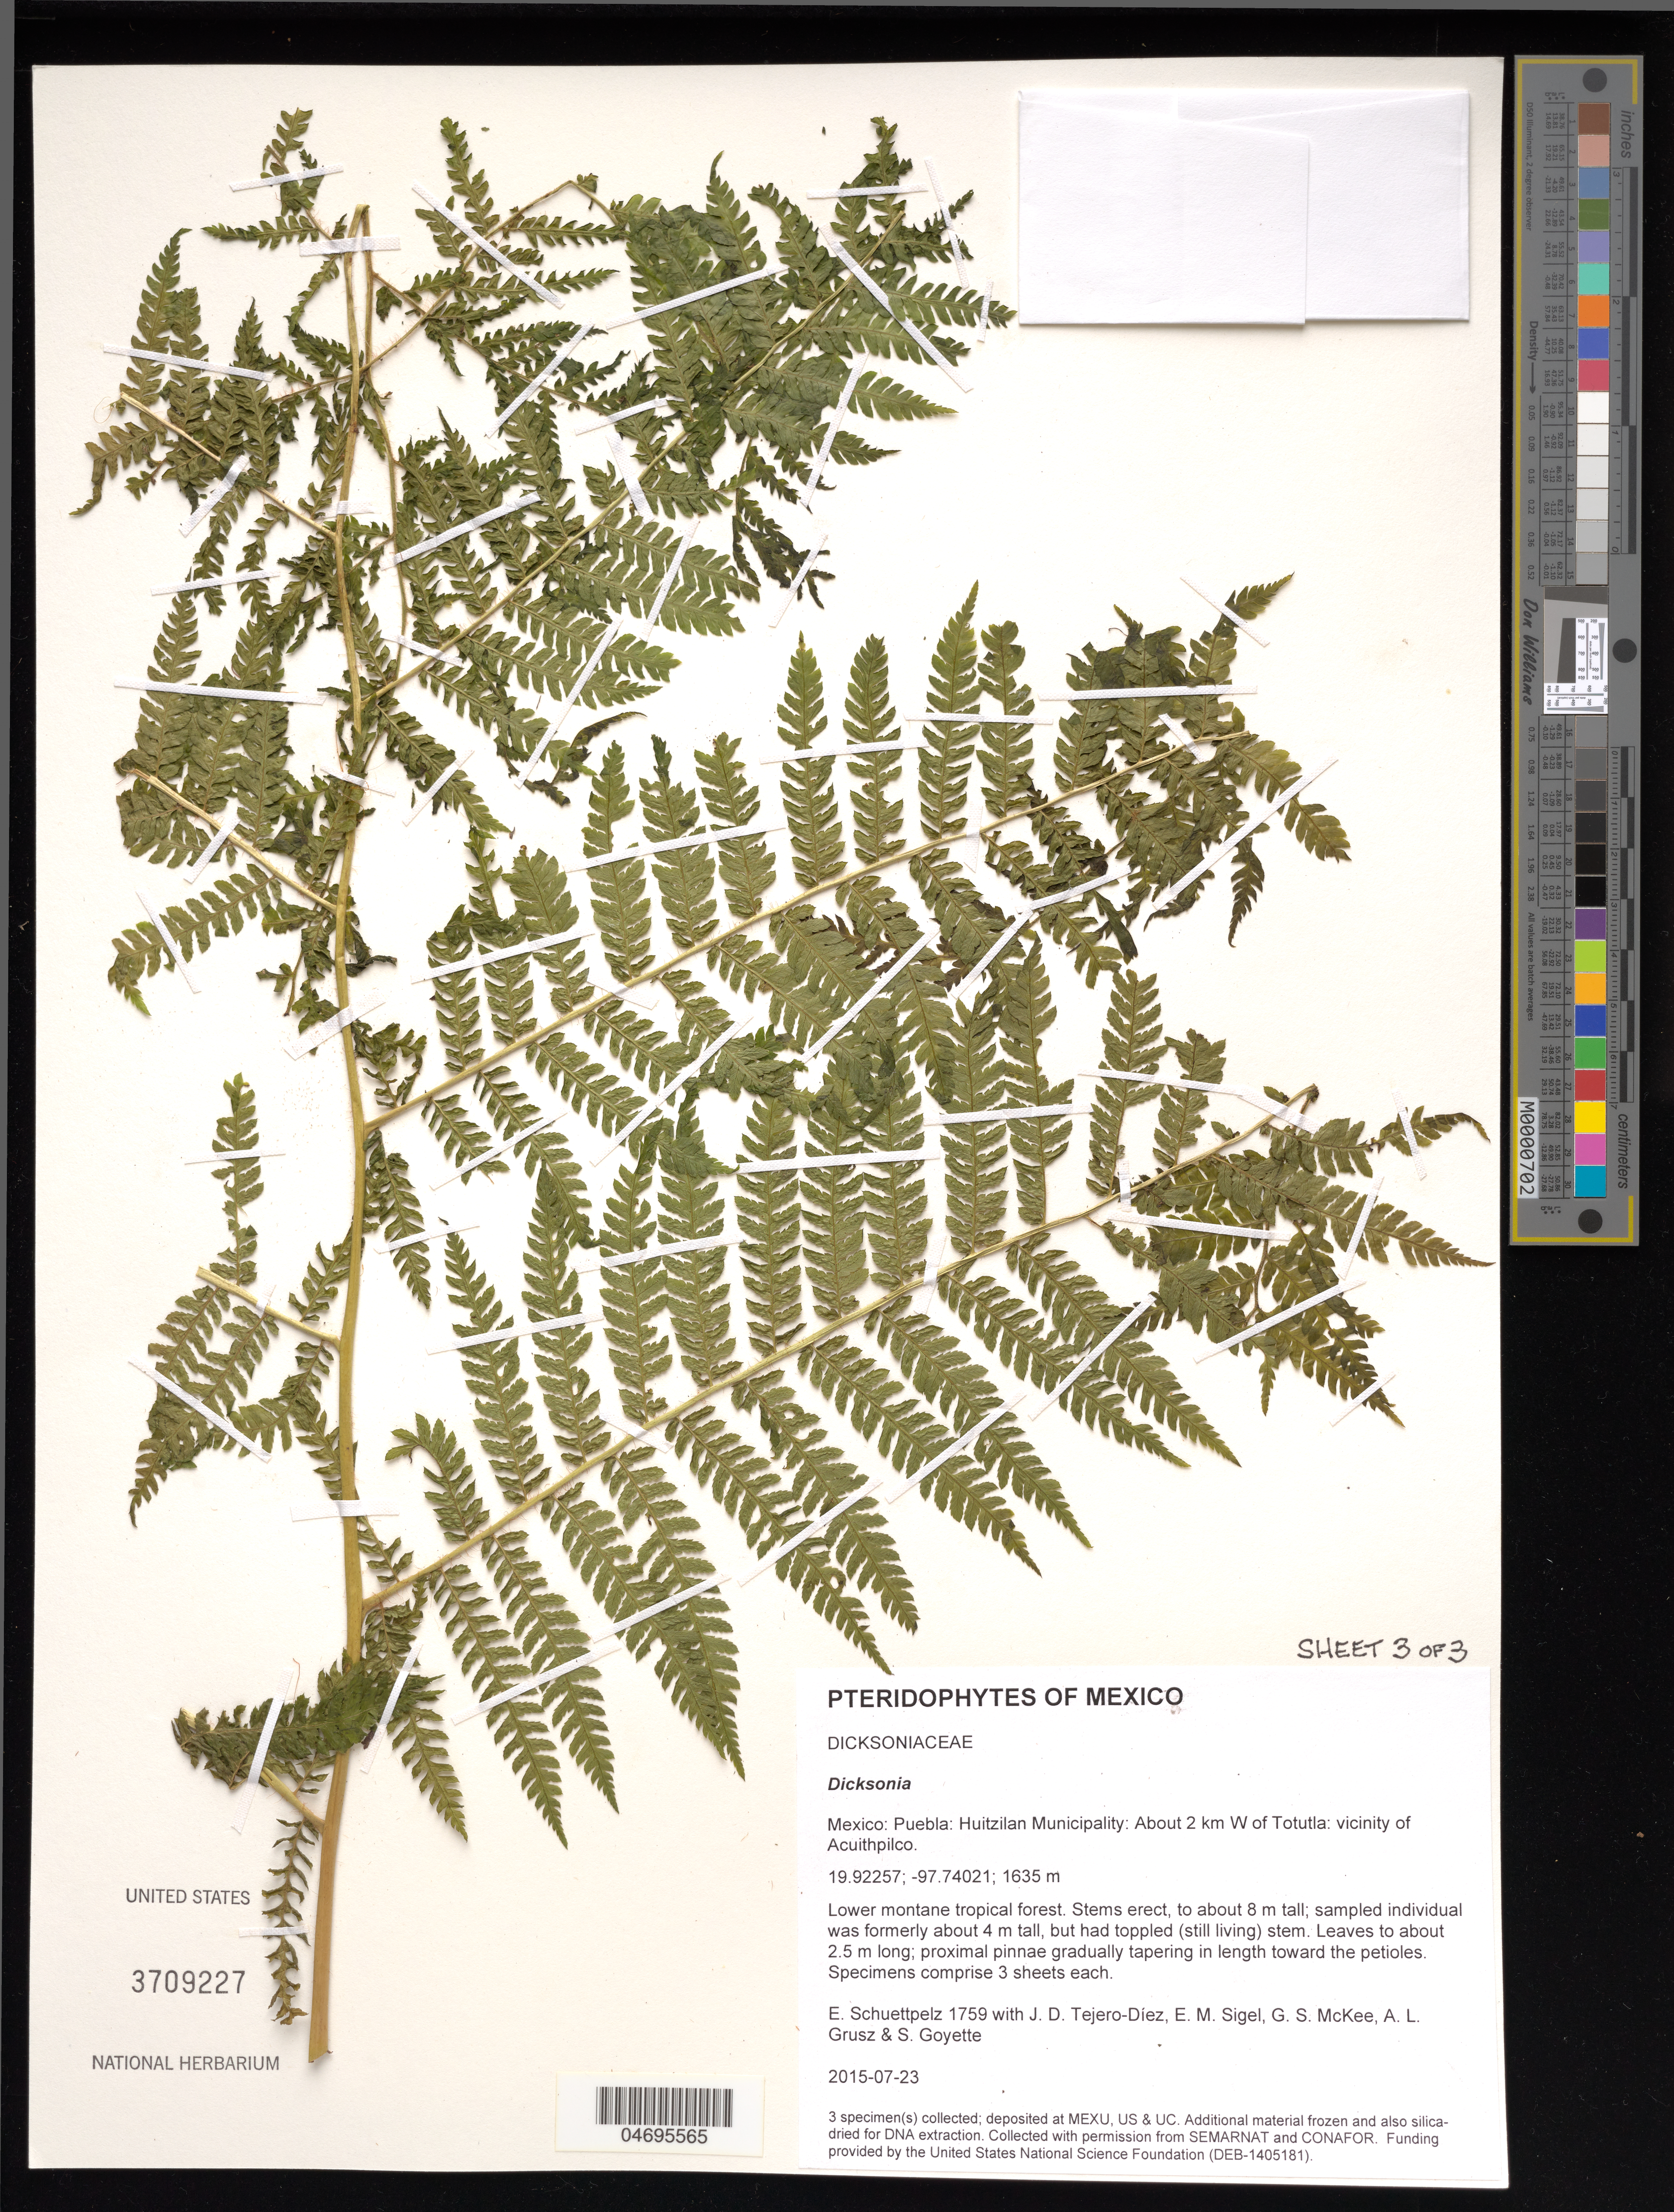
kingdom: Plantae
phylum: Tracheophyta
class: Polypodiopsida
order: Cyatheales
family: Dicksoniaceae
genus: Dicksonia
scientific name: Dicksonia sp.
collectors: E. Schuettpelz, D. Tejero-Díez, E. M. Sigel, G. S. McKee & A. Grusz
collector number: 1759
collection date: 2015-07-23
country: Mexico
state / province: Puebla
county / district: Huitzilan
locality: About 2 km W of Totutla: vicinity of Acuithpilco.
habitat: Lower montane tropical forest.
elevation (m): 1635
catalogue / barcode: US 3709227